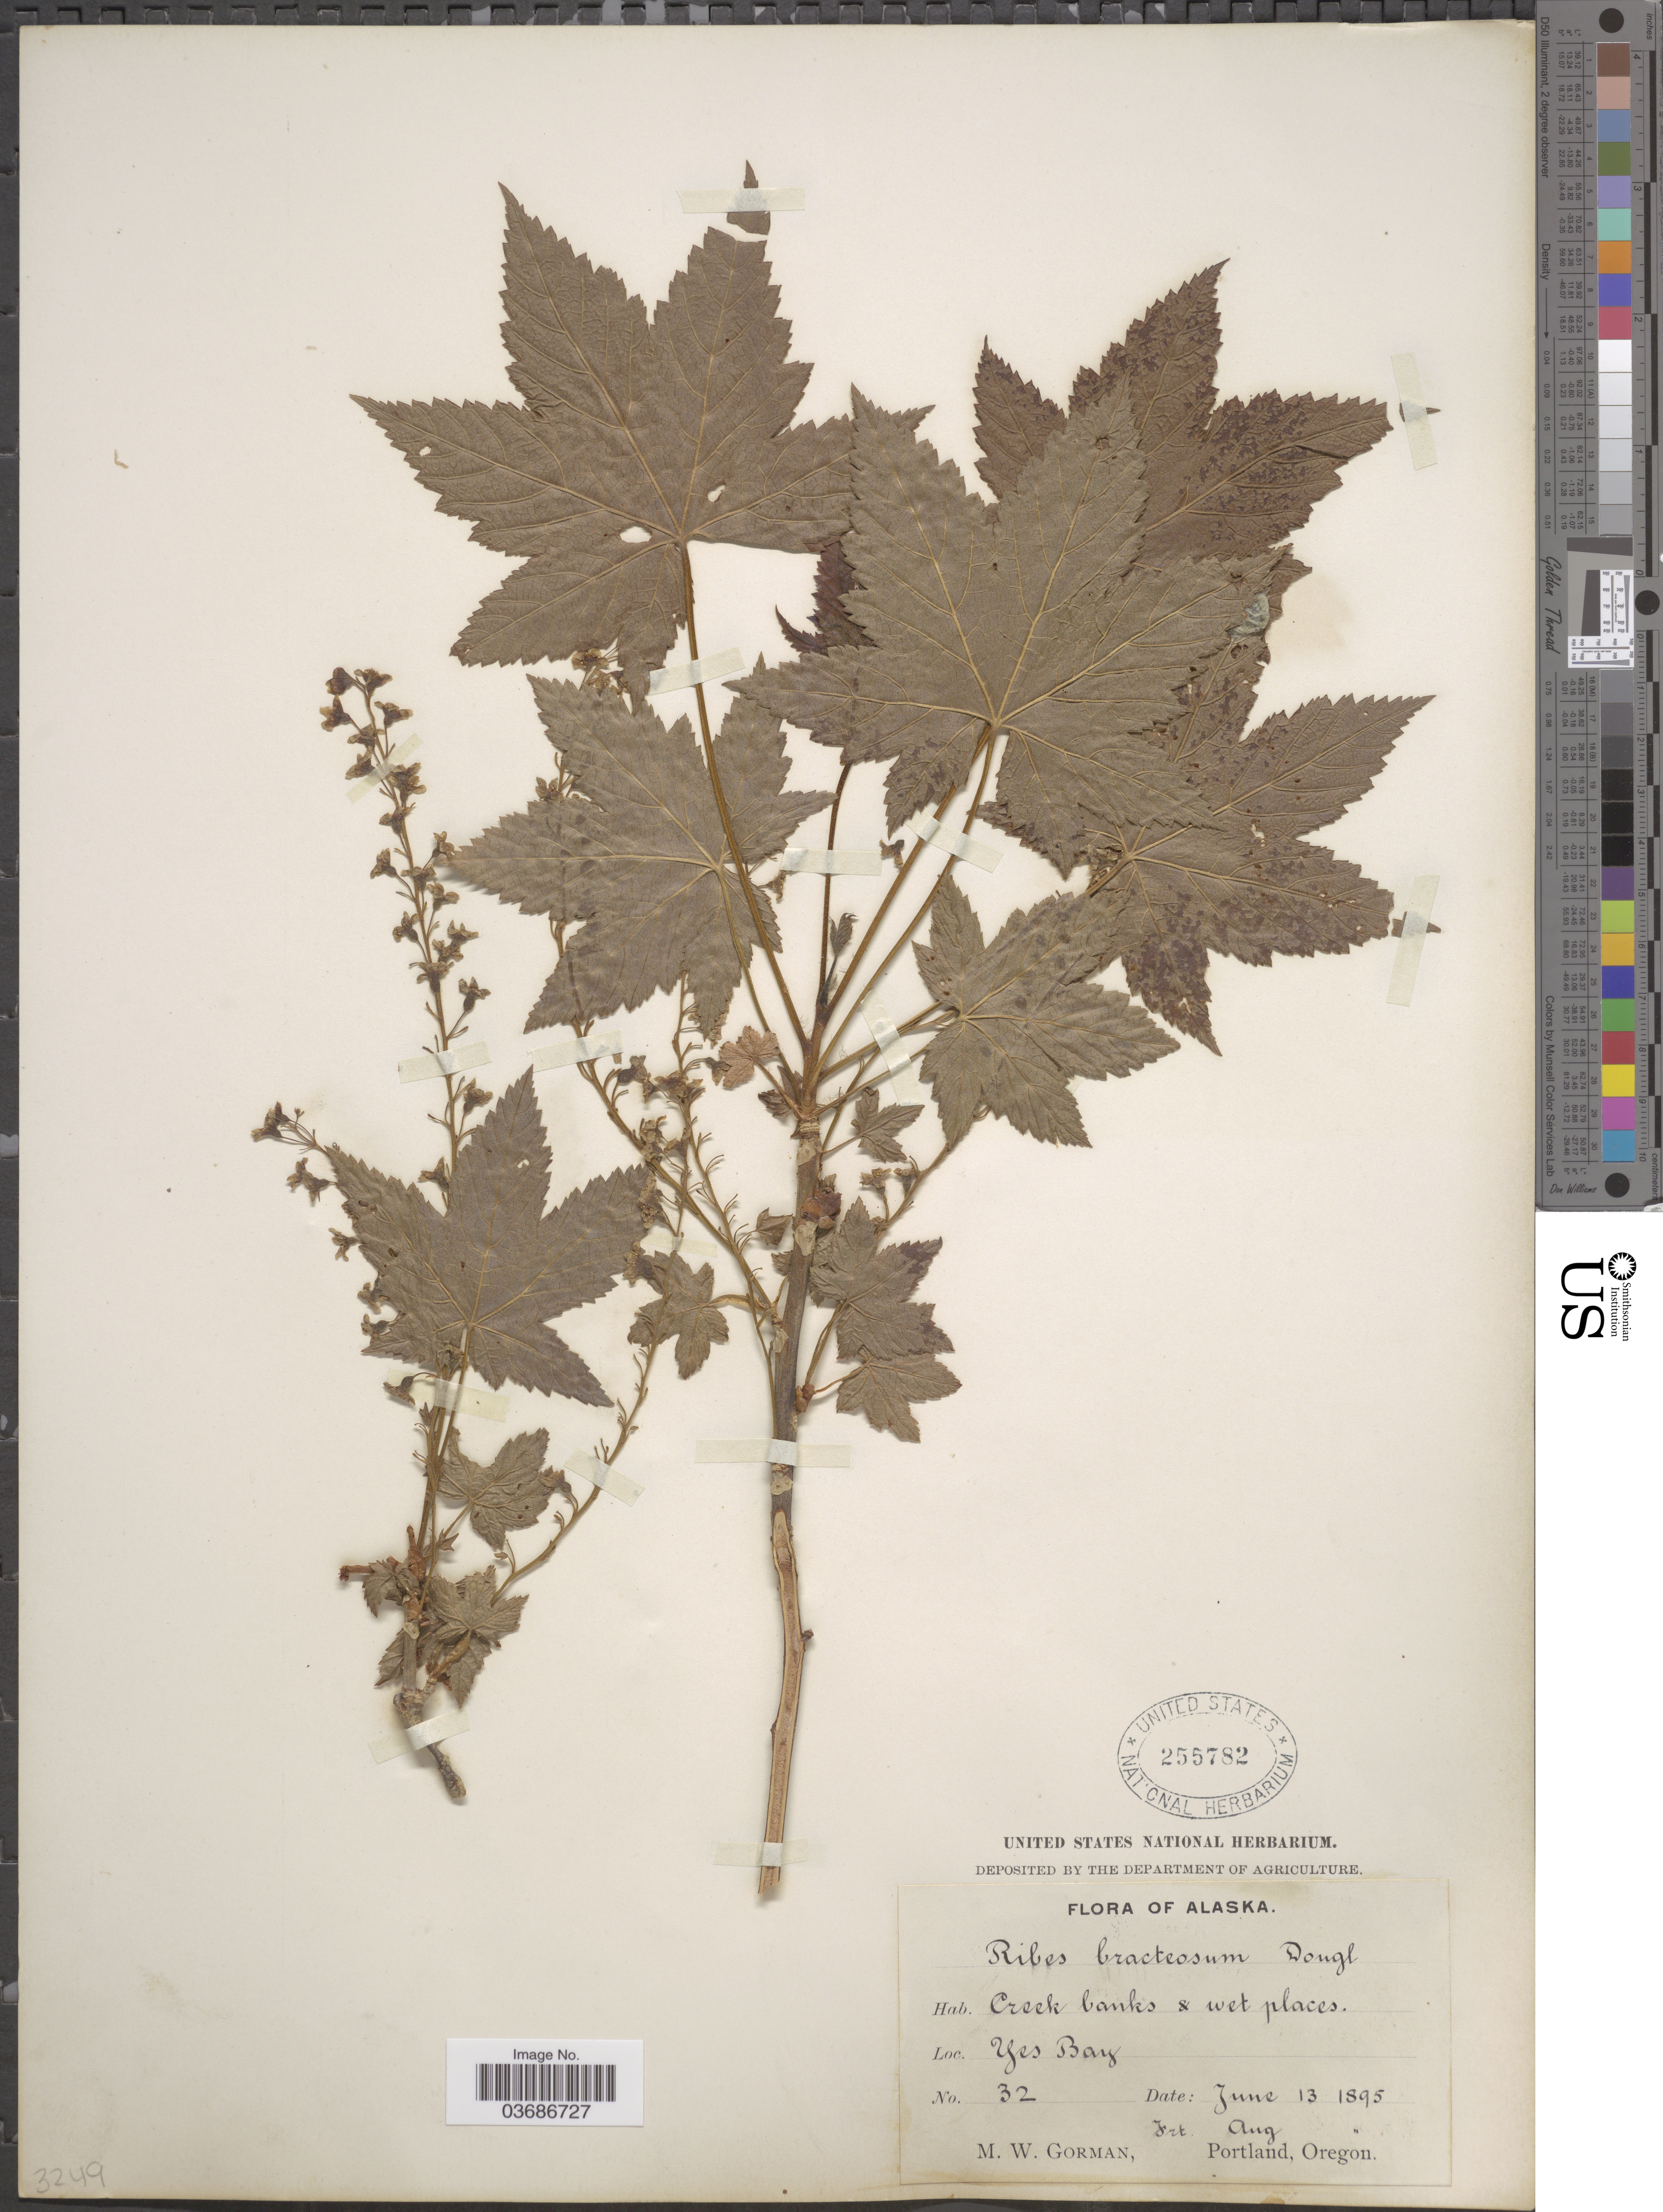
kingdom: Plantae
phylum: Tracheophyta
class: Magnoliopsida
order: Saxifragales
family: Grossulariaceae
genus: Ribes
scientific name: Ribes bracteosum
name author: Douglas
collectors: M. W. Gorman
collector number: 32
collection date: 1895-06-13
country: United States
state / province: Alaska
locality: Creek banks & wet places. Yes Bay.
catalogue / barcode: US 255782